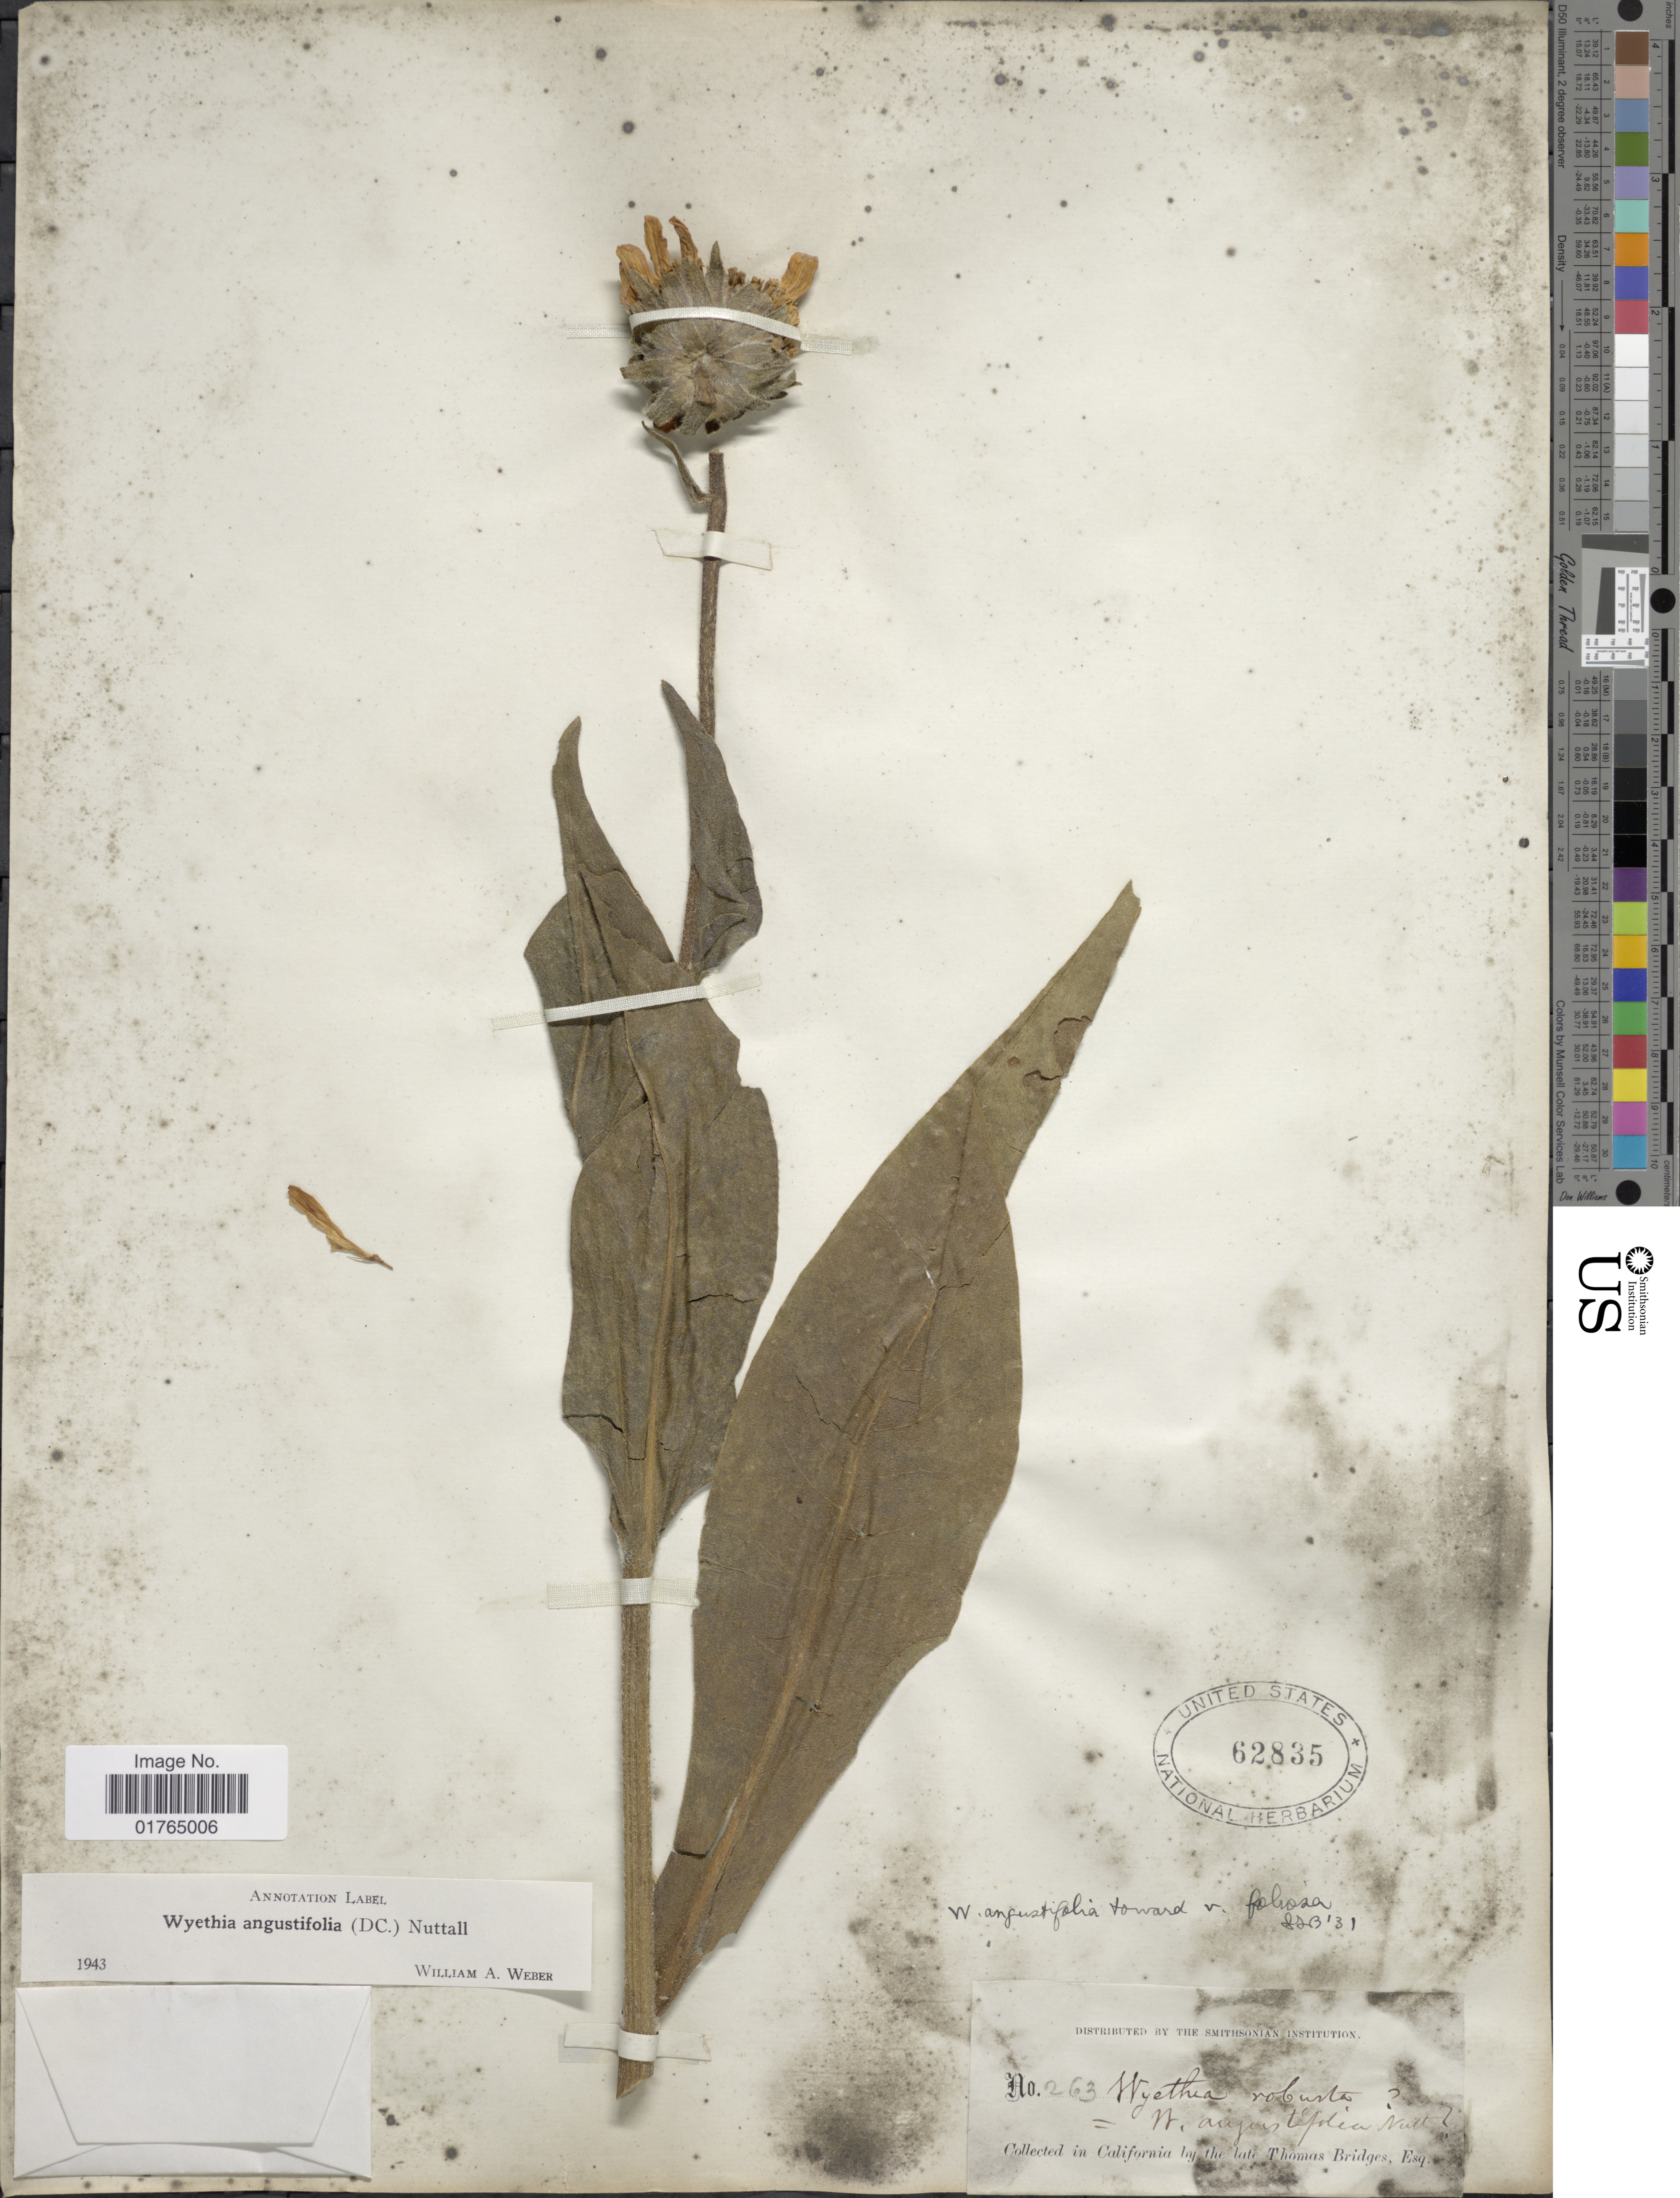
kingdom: Plantae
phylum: Tracheophyta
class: Magnoliopsida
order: Asterales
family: Asteraceae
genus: Wyethia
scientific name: Wyethia angustifolia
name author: (DC.) Nutt.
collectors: T. Bridges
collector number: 263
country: United States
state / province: California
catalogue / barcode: US 62835